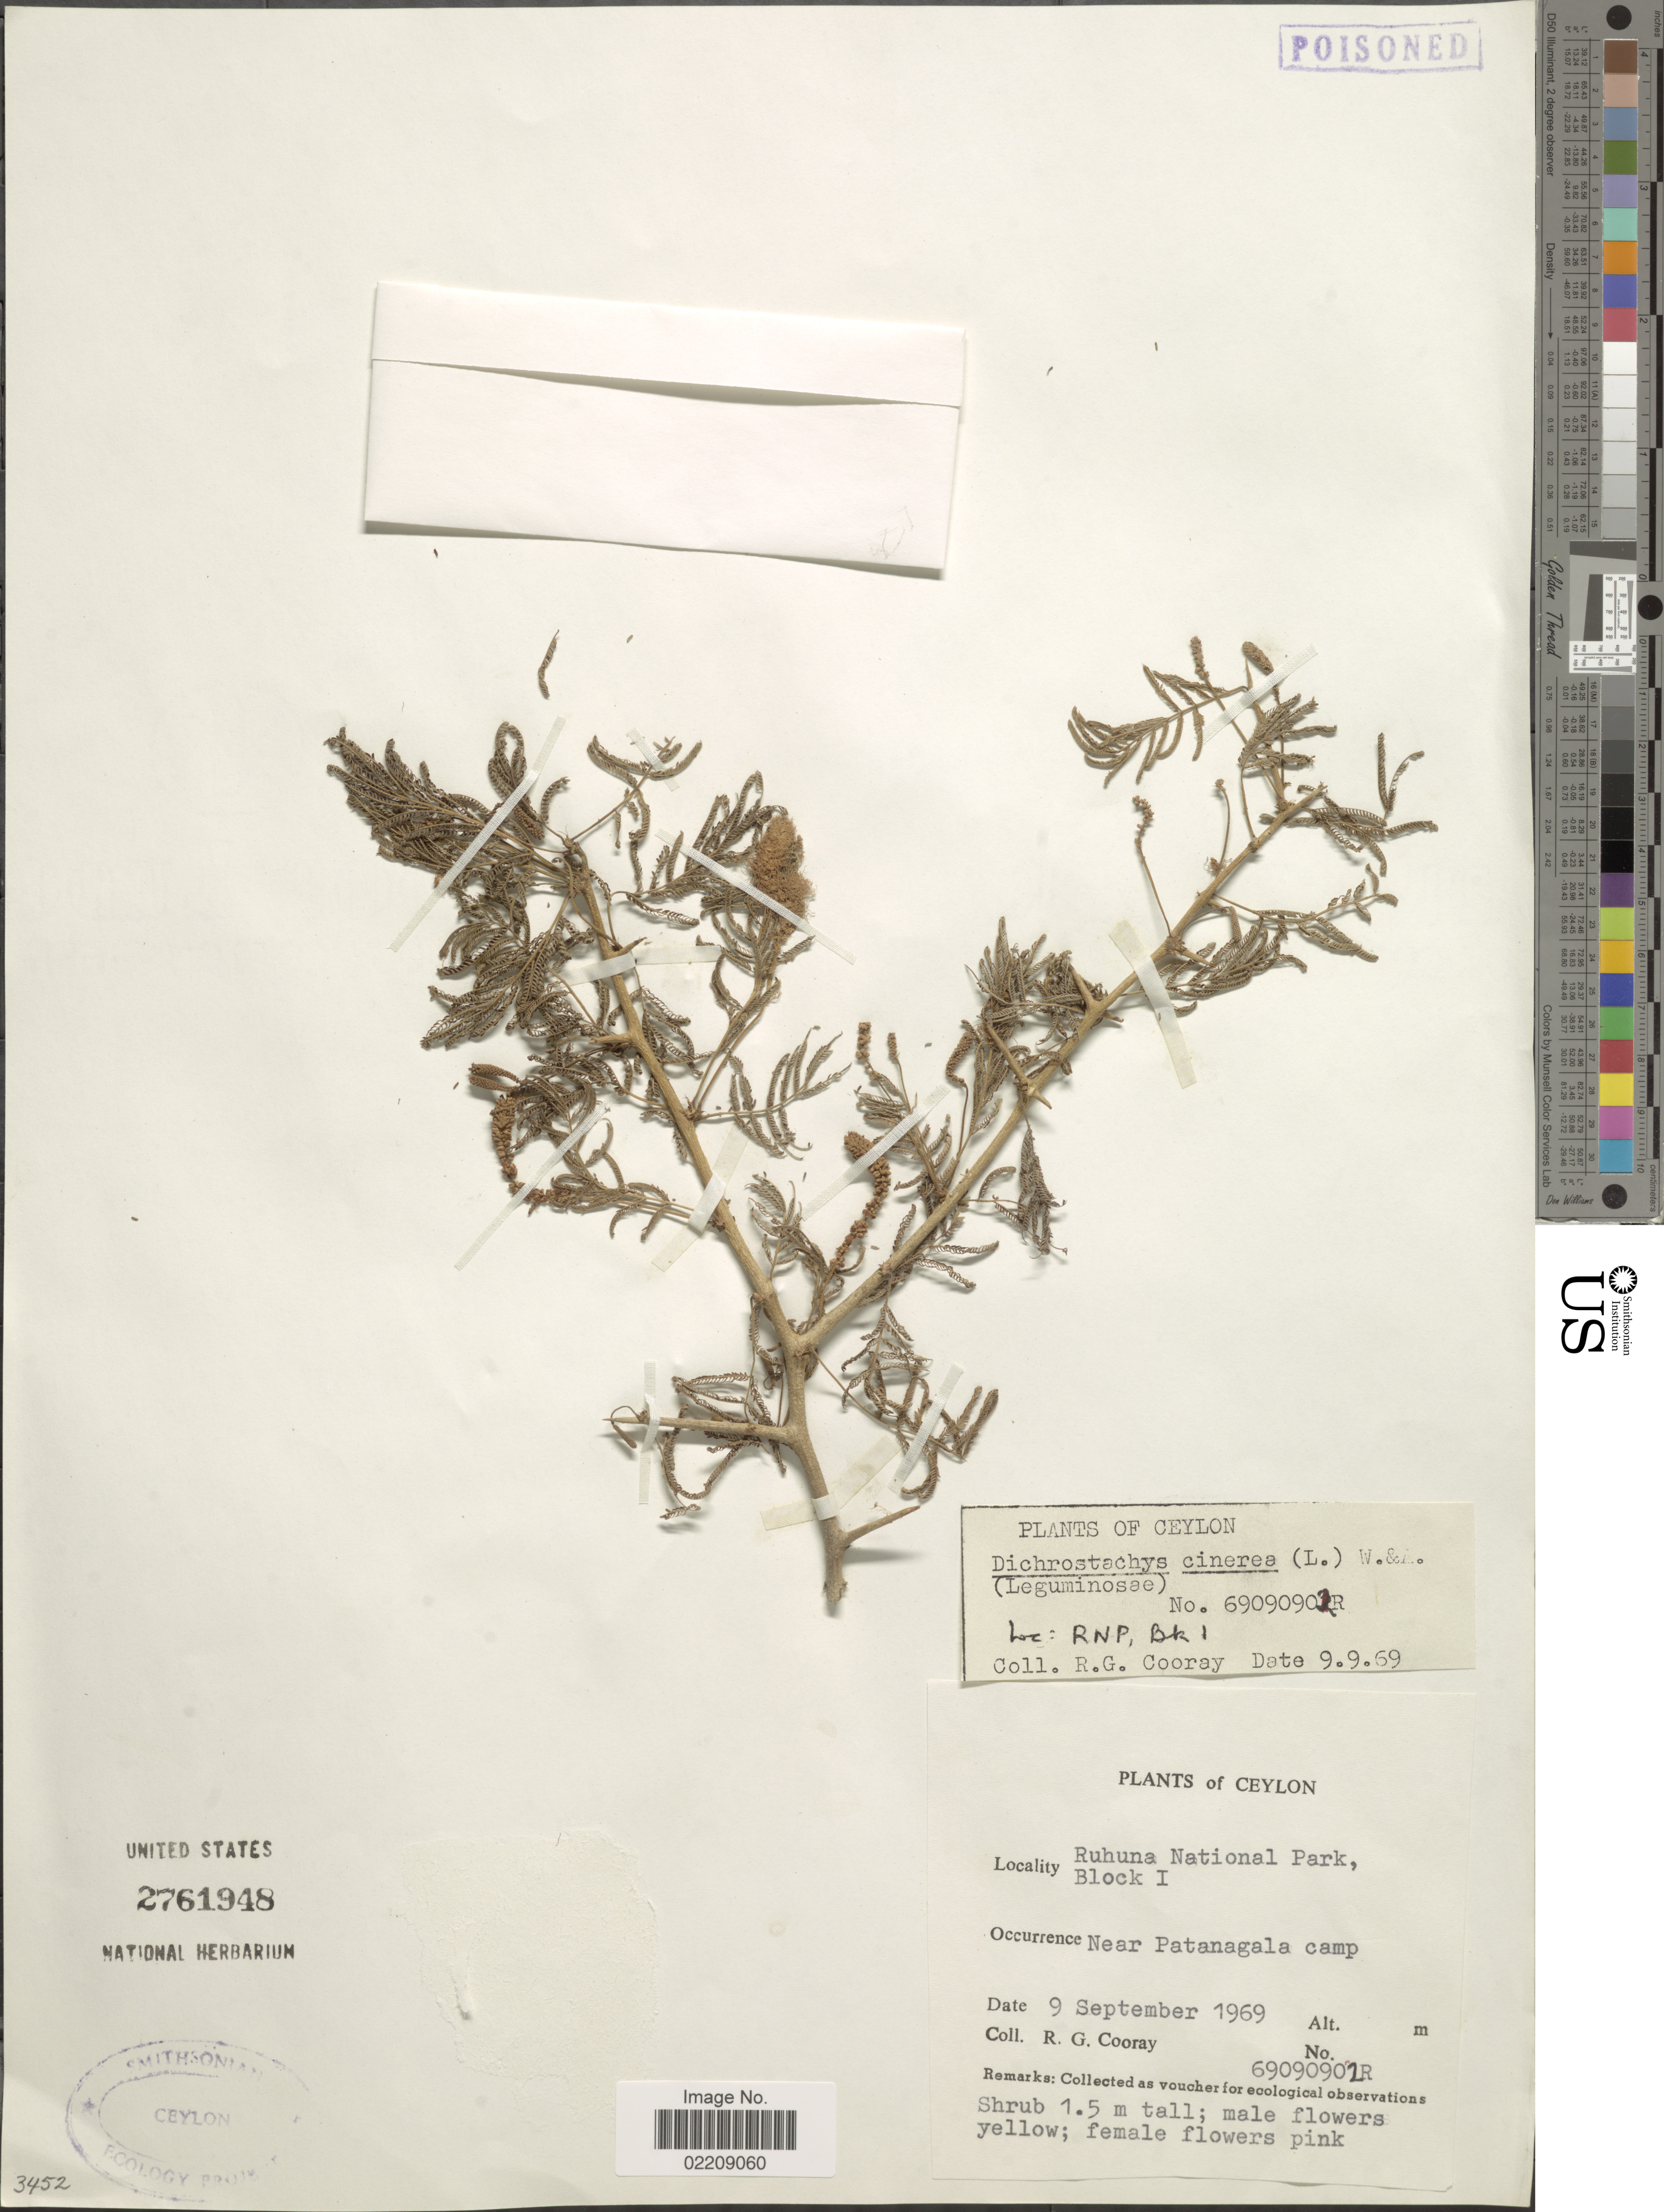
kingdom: Plantae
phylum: Tracheophyta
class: Magnoliopsida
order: Fabales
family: Fabaceae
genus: Dichrostachys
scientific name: Dichrostachys cinerea R. Vig., nom. illeg.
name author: R. Vig.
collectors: R. Cooray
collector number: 69090901R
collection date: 1969-09-09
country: Sri Lanka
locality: Ceylon, Ruhuna National Park, Block 1, near Paranagala Camp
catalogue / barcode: US 2761948